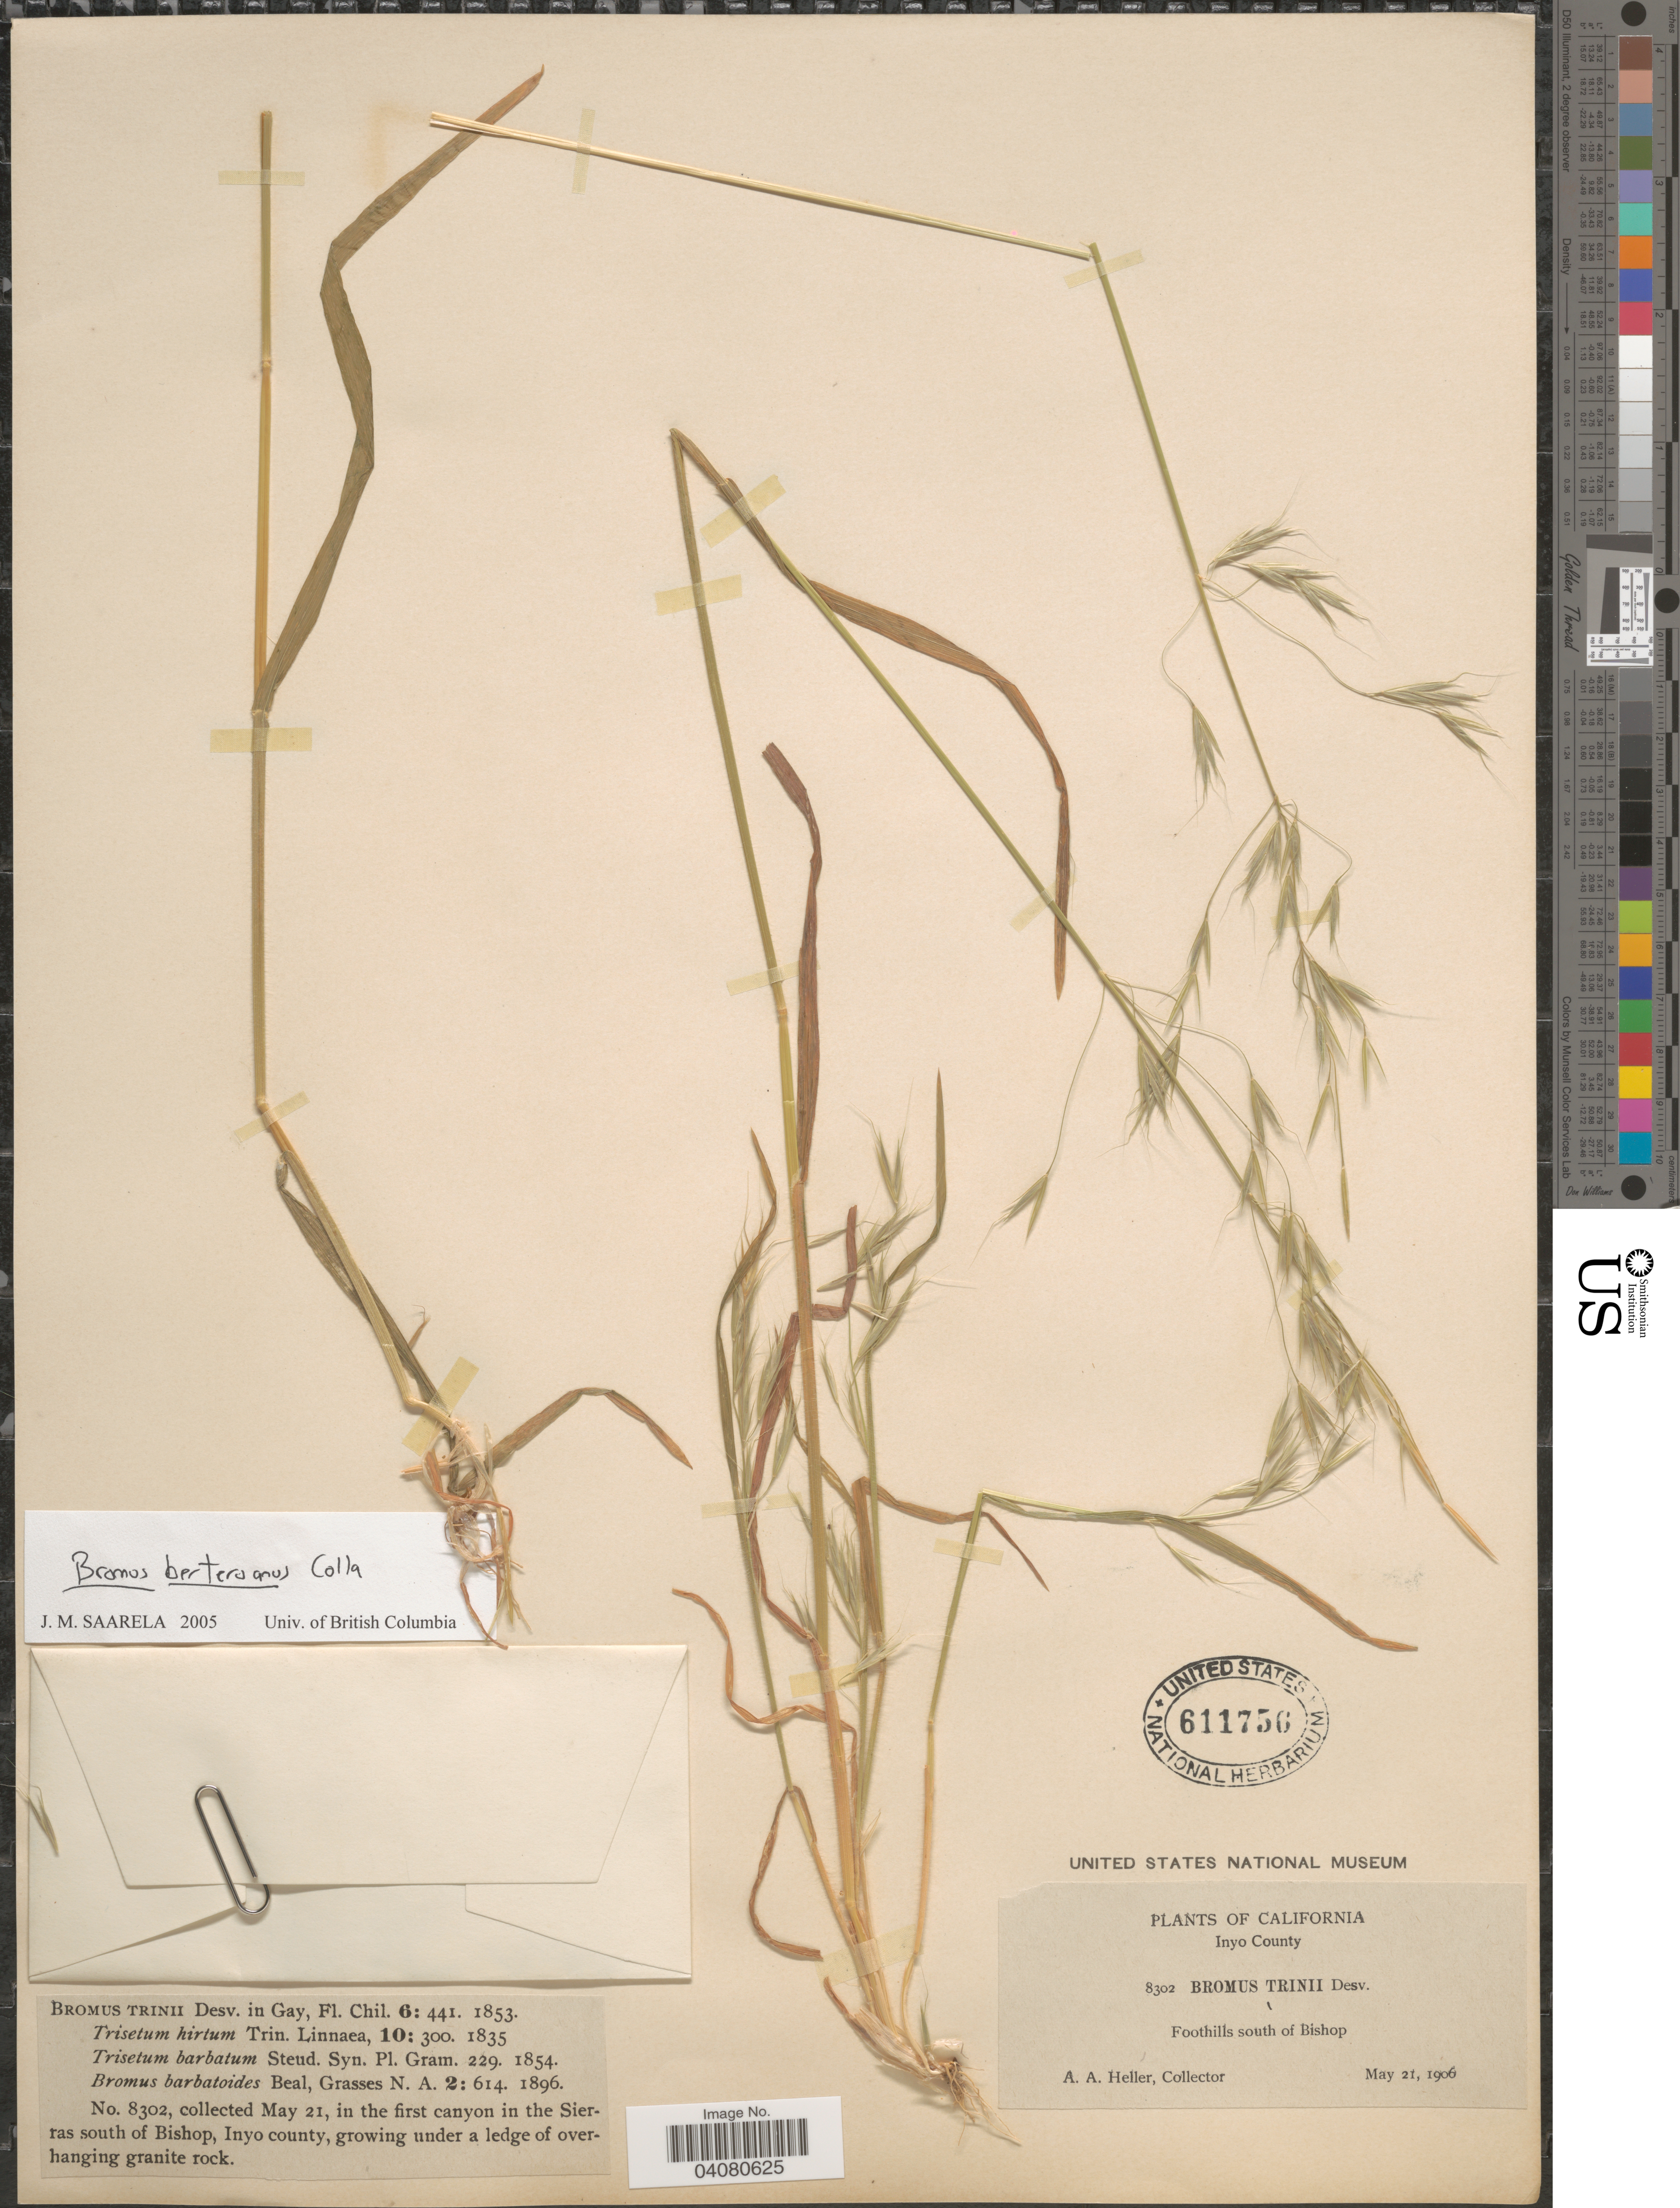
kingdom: Plantae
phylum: Tracheophyta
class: Liliopsida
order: Poales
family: Poaceae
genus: Bromus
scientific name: Bromus berteroanus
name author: Colla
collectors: A. A. Heller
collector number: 8302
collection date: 1906-04-21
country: United States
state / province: California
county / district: Inyo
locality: Inyo County. Foothills south of Bishop. In the first canyon in the Sierras south of Bishop, Inyo county, growing under a ledge of overhanging granite rock.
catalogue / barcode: US 611756